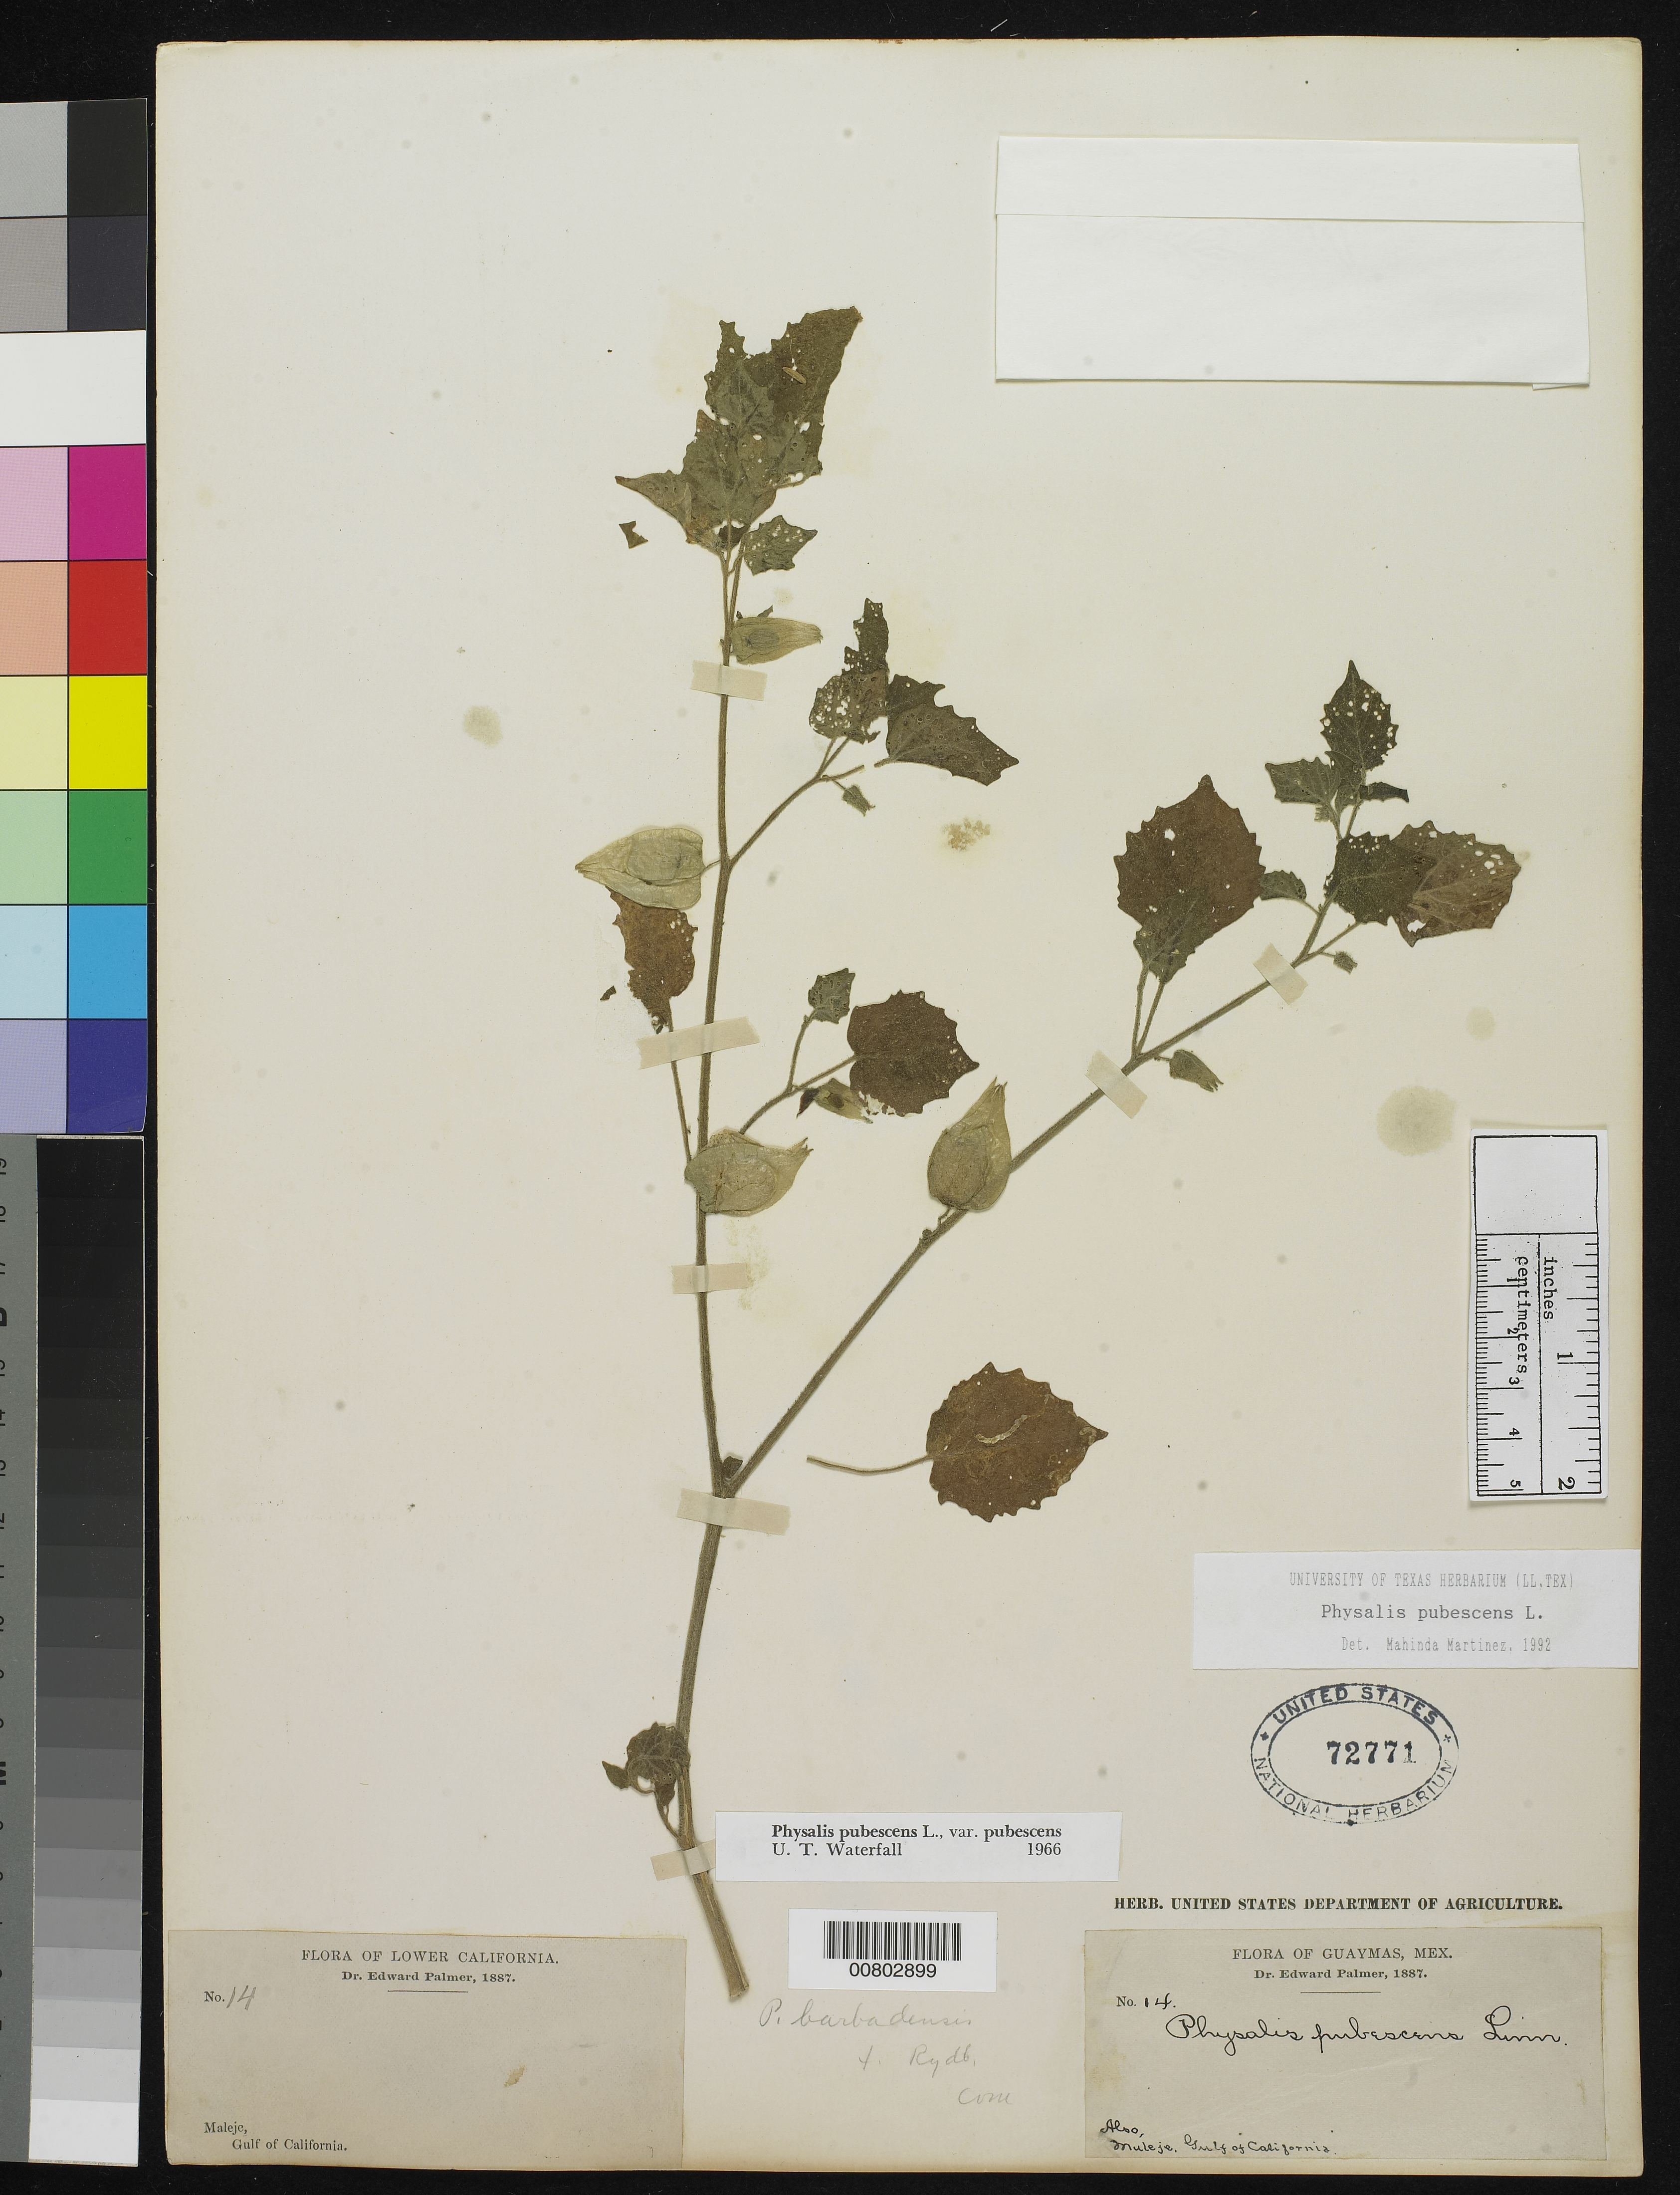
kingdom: Plantae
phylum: Tracheophyta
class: Magnoliopsida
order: Solanales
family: Solanaceae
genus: Physalis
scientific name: Physalis pubescens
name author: L.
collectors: E. Palmer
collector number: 14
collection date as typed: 1887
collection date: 1887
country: Mexico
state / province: Sonora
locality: Guaymas, Sonora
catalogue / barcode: US 72771